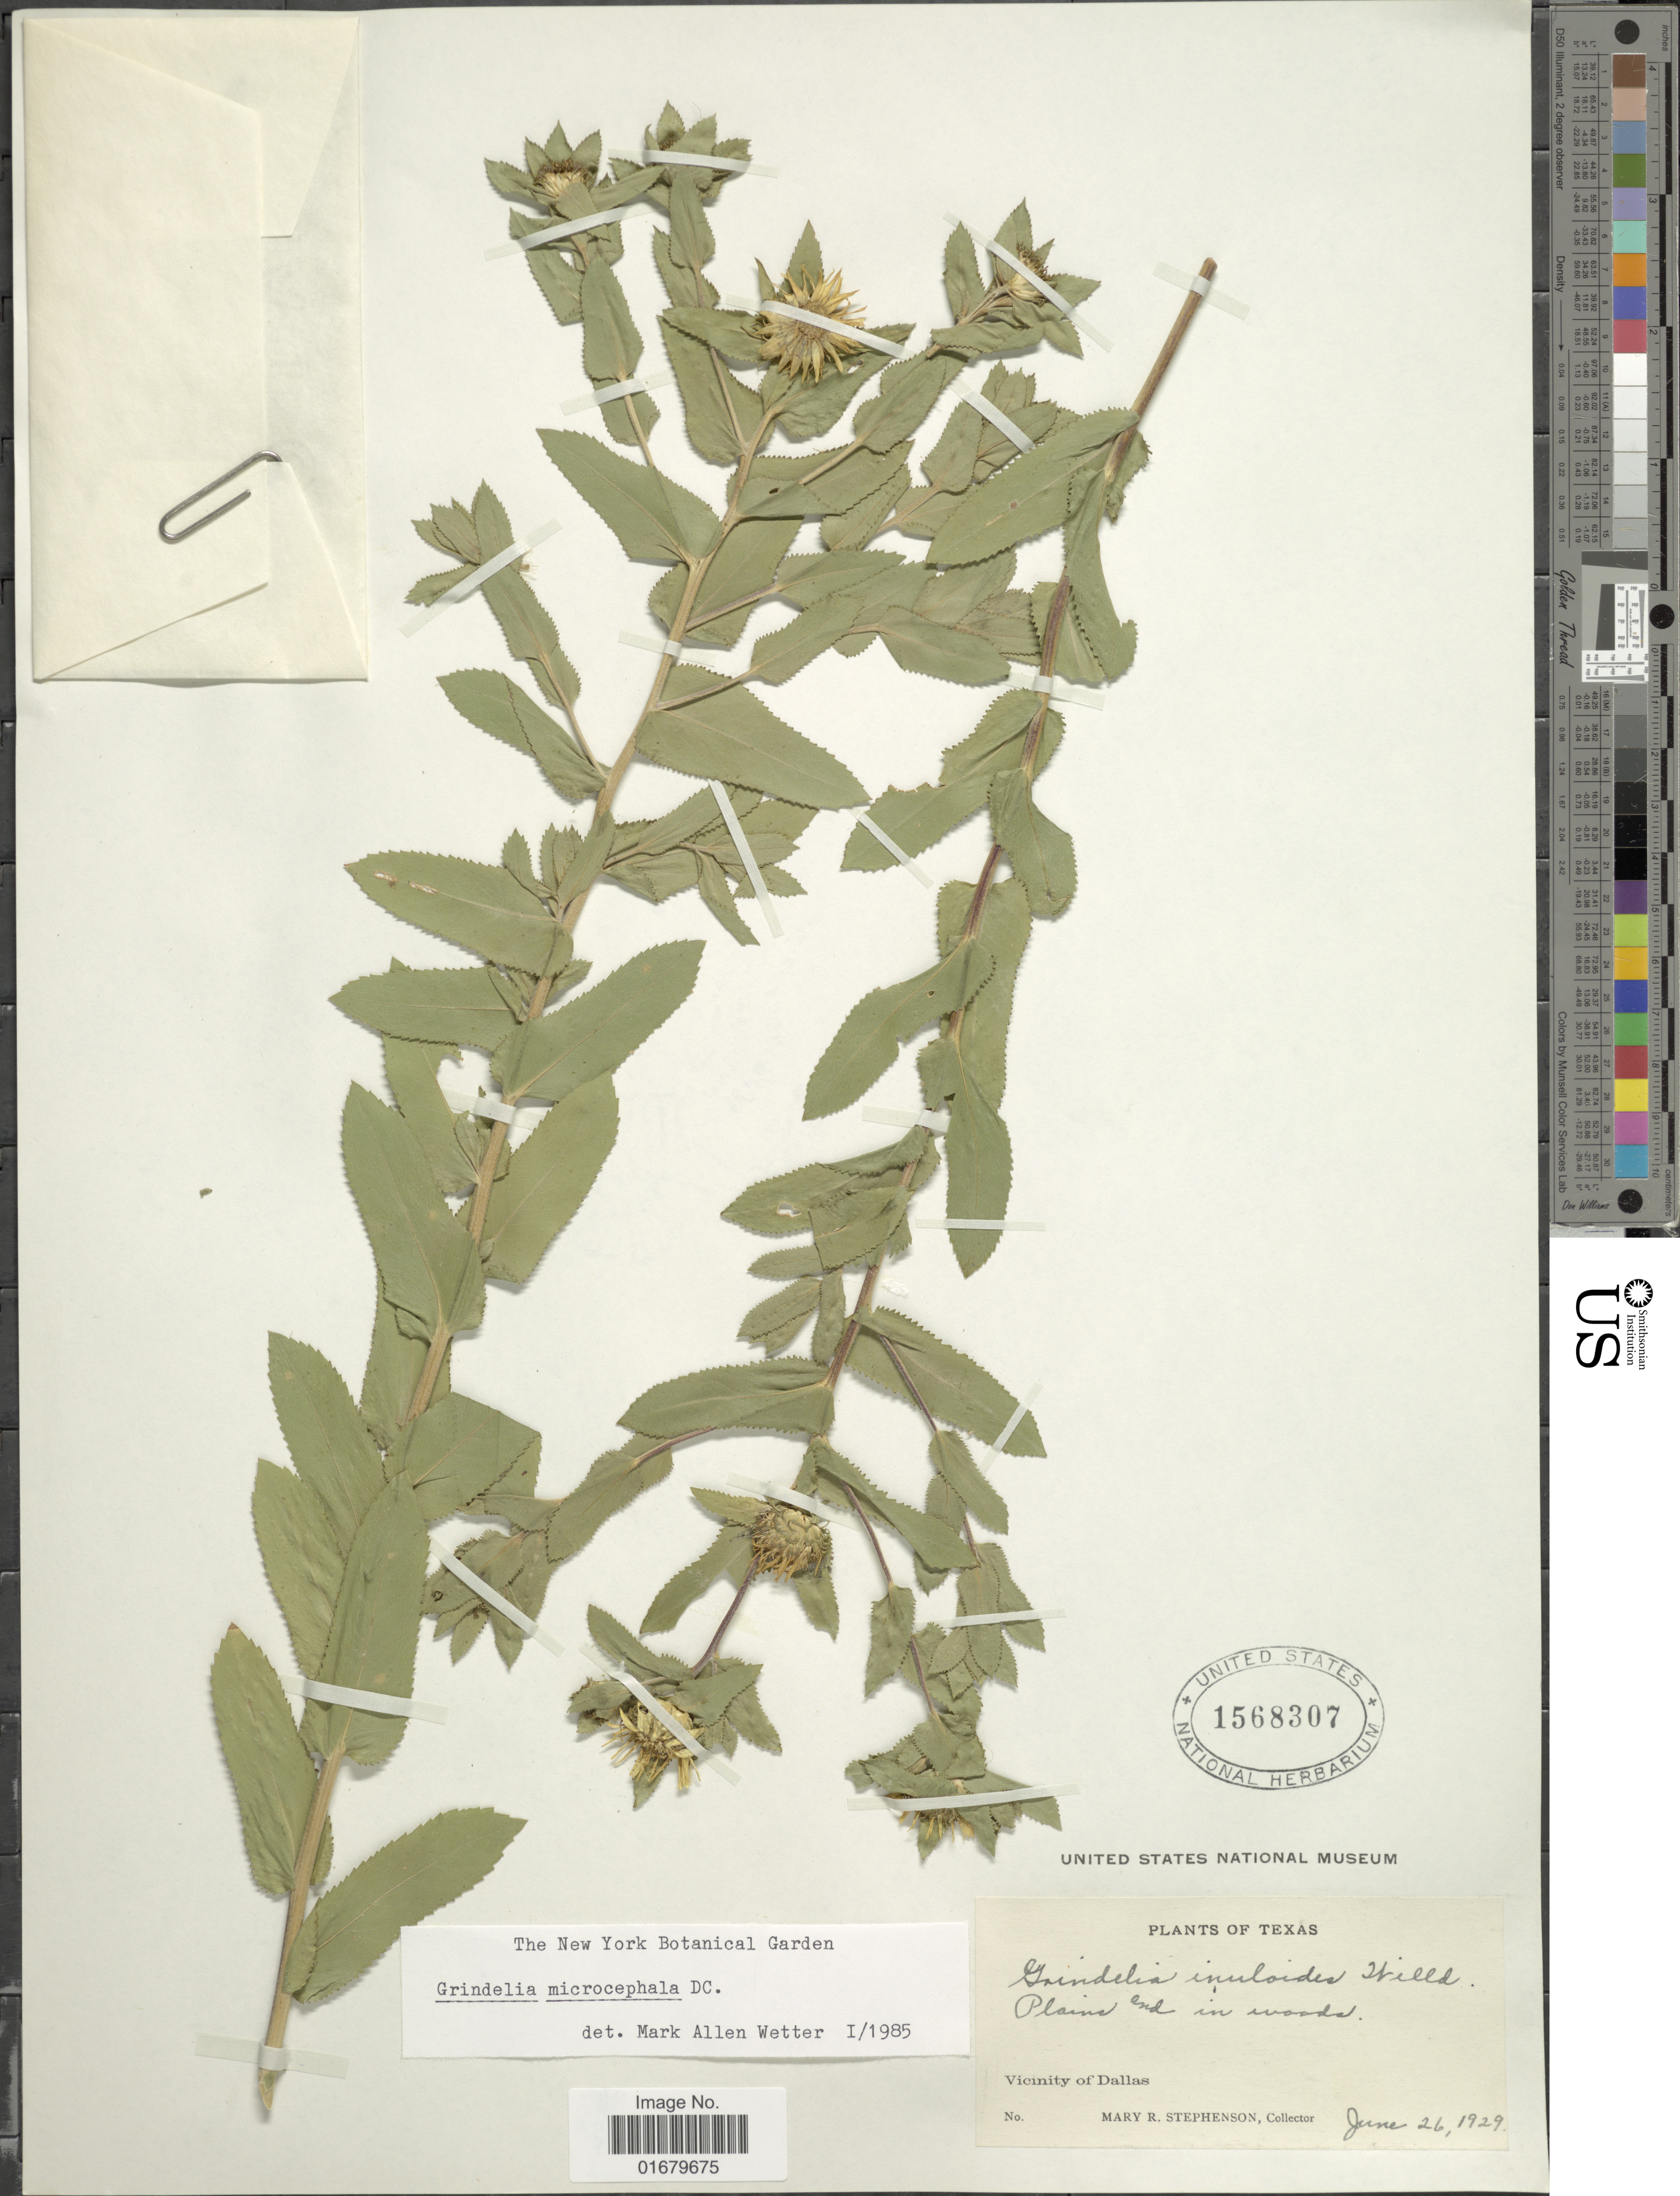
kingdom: Plantae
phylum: Tracheophyta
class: Magnoliopsida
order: Asterales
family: Asteraceae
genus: Grindelia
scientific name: Grindelia microcephala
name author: DC.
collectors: M. Stephenson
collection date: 1929-06-26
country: United States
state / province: Texas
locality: Vicinity of Dallas.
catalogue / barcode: US 1568307